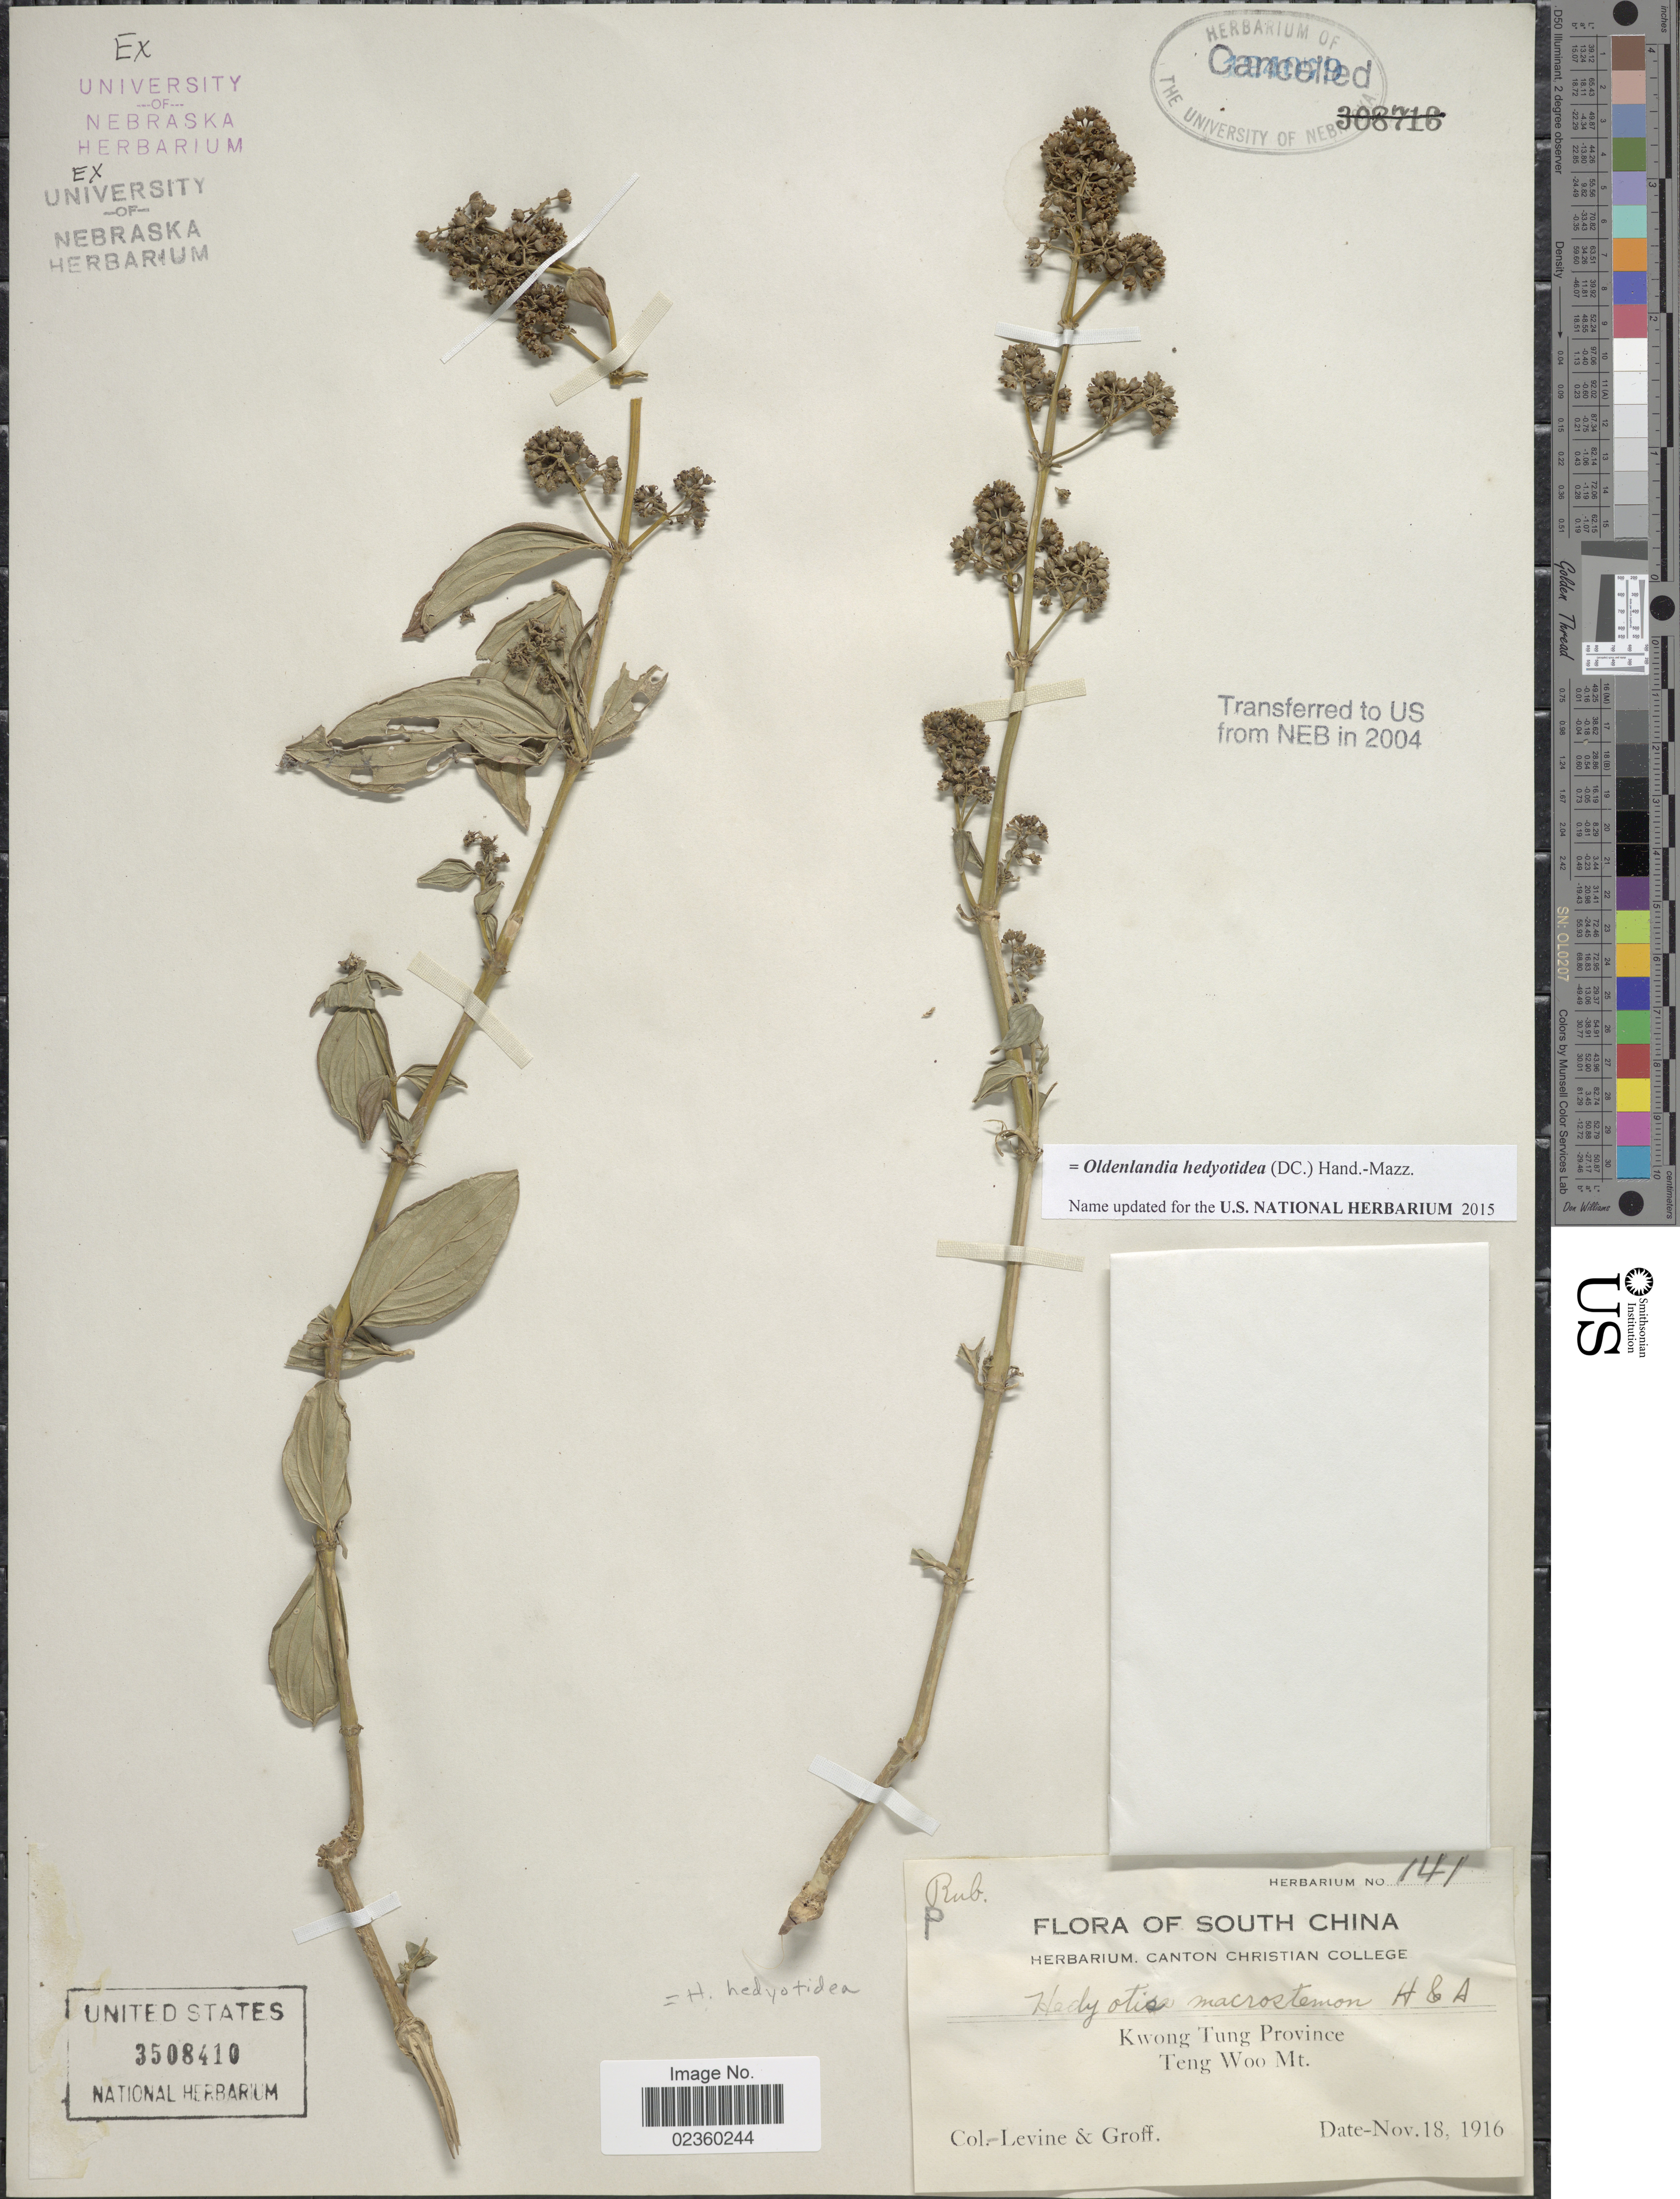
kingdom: Plantae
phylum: Tracheophyta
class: Magnoliopsida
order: Gentianales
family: Rubiaceae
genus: Dimetia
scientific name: Dimetia hedyotidea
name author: (DC.) T.C. Hsu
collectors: -. Levine & -- Groff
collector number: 141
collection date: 1916-11-18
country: China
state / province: Guangdong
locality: South China, Kwong Tung Province, Teng Woo Mt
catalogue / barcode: US 3508410